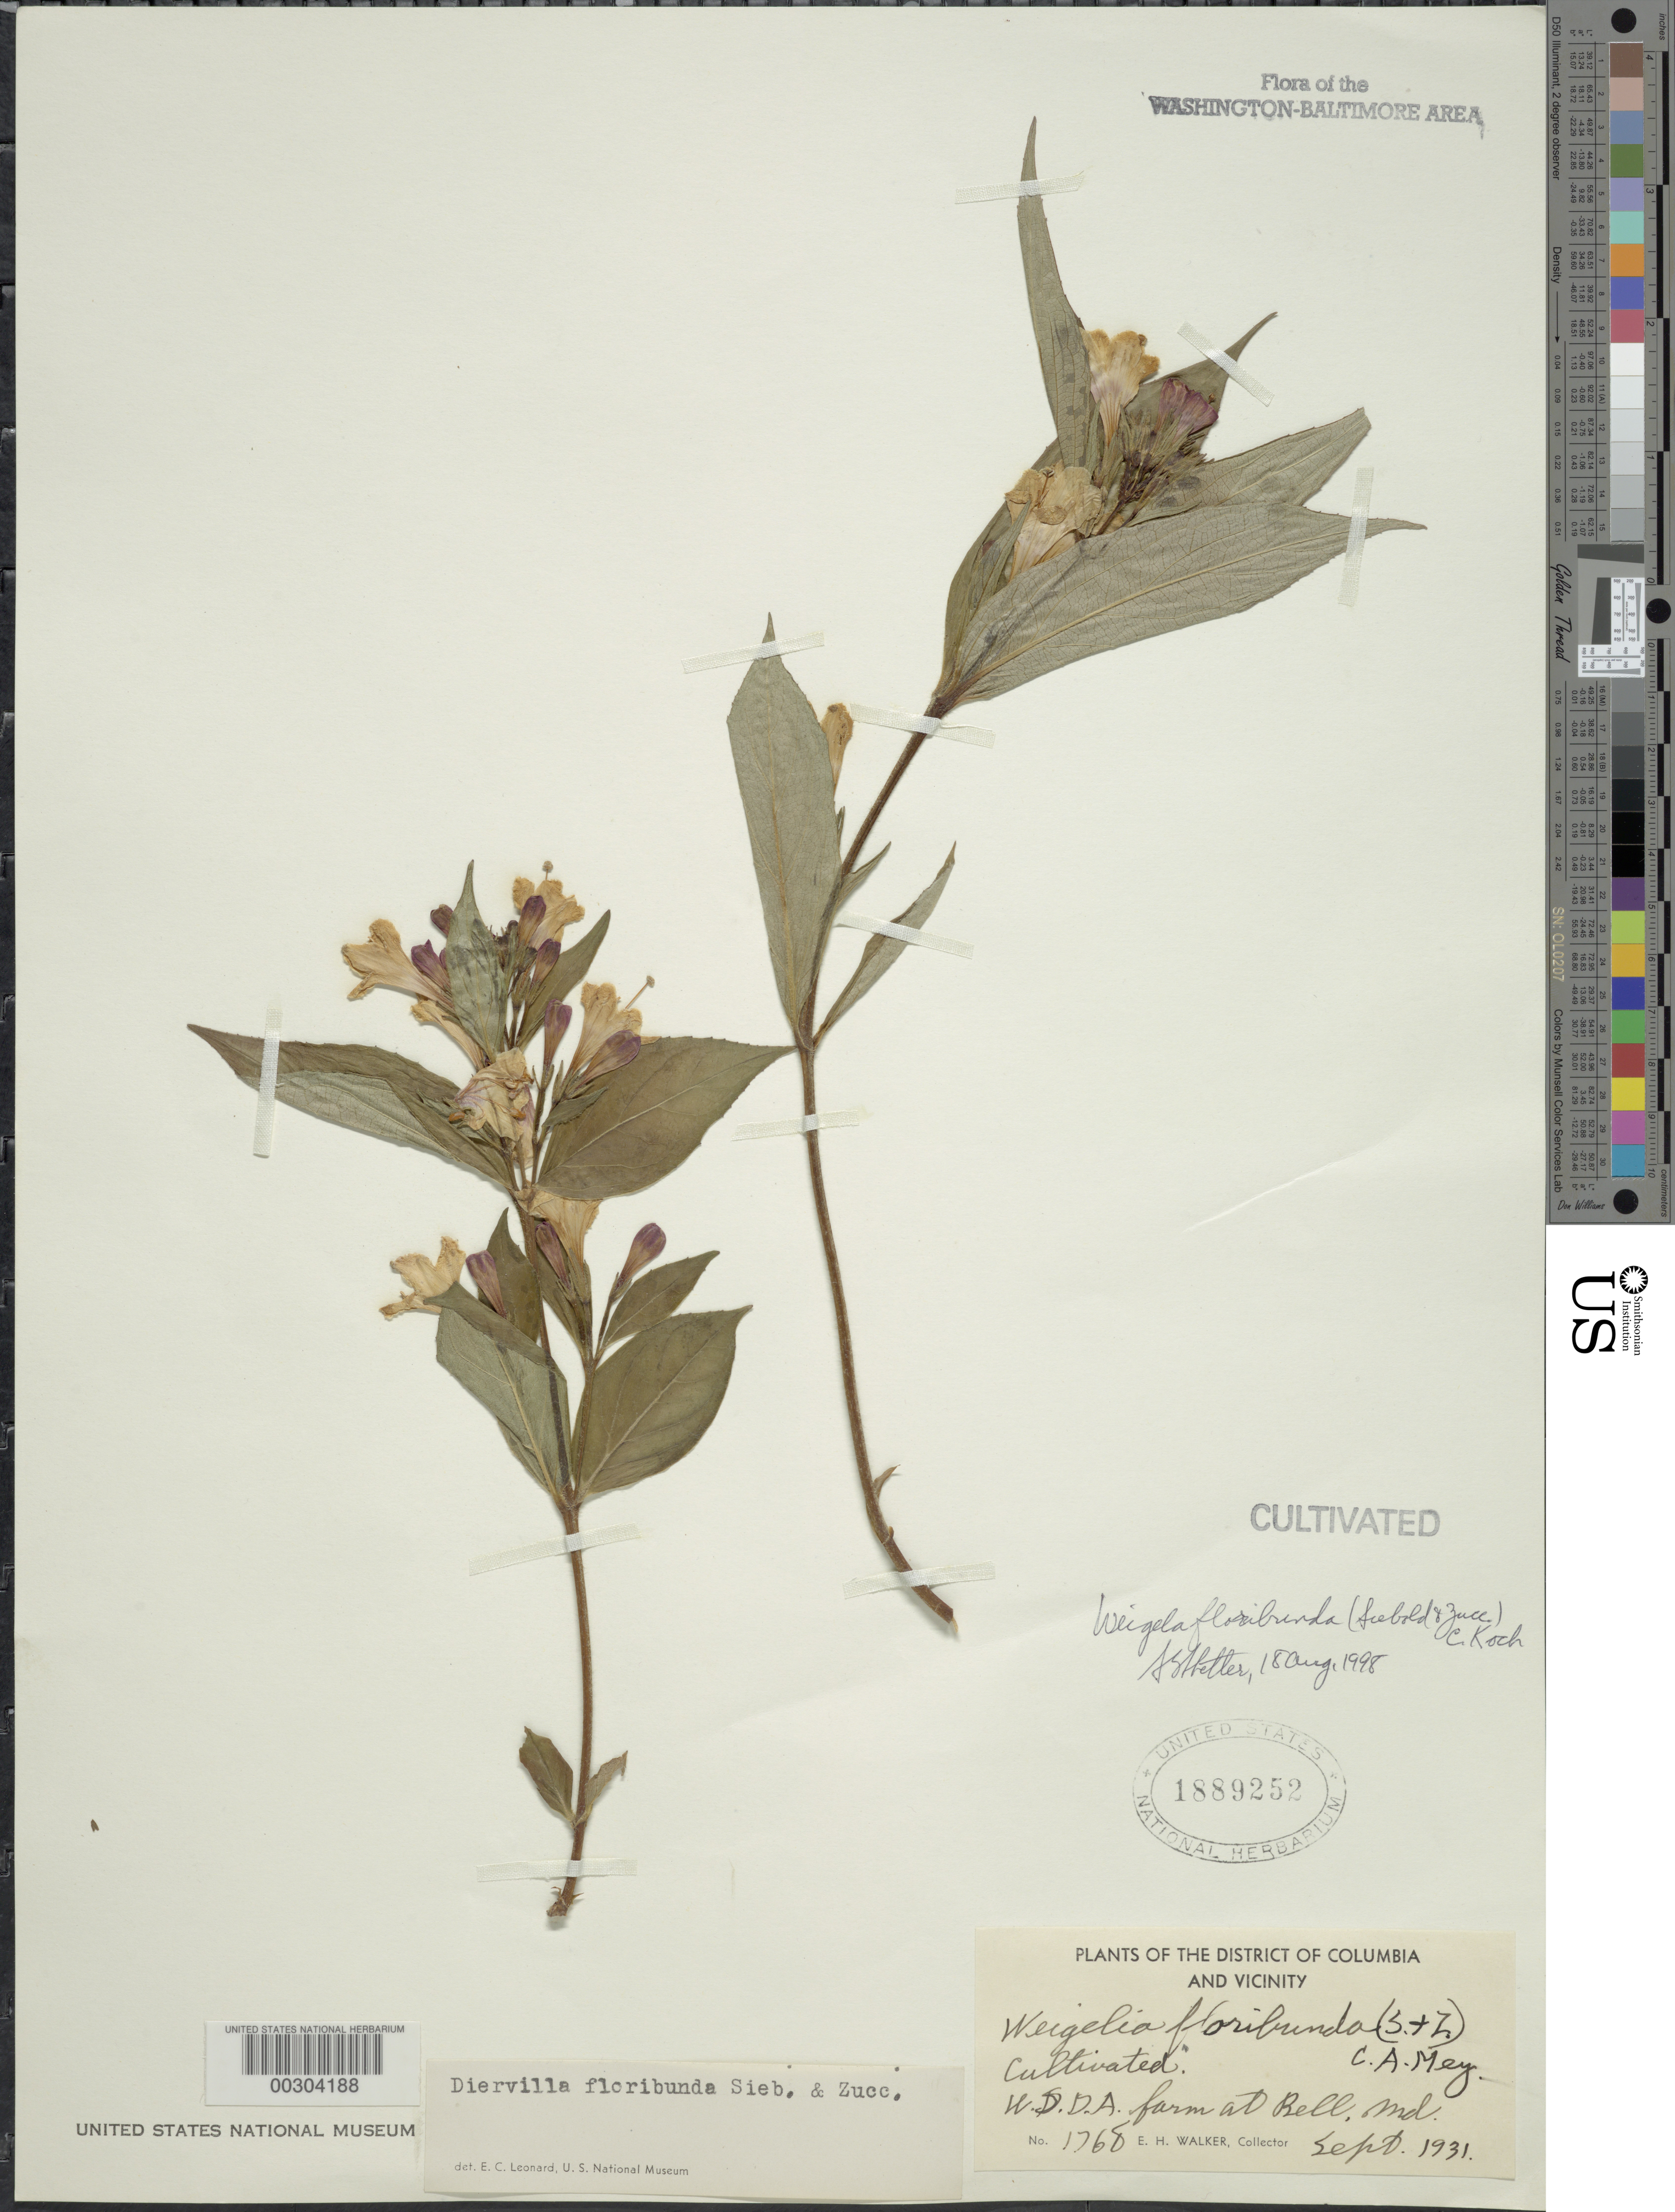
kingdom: Plantae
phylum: Tracheophyta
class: Magnoliopsida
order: Dipsacales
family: Caprifoliaceae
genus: Weigela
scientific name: Weigela floribunda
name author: (Siebold & Zucc.) K. Koch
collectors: E. H. Walker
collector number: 1768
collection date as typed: Sep 1931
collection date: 1931-09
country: United States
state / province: Maryland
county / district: Prince George's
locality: Beltsville, U.S.D.A. Farm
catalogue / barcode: US 1889252